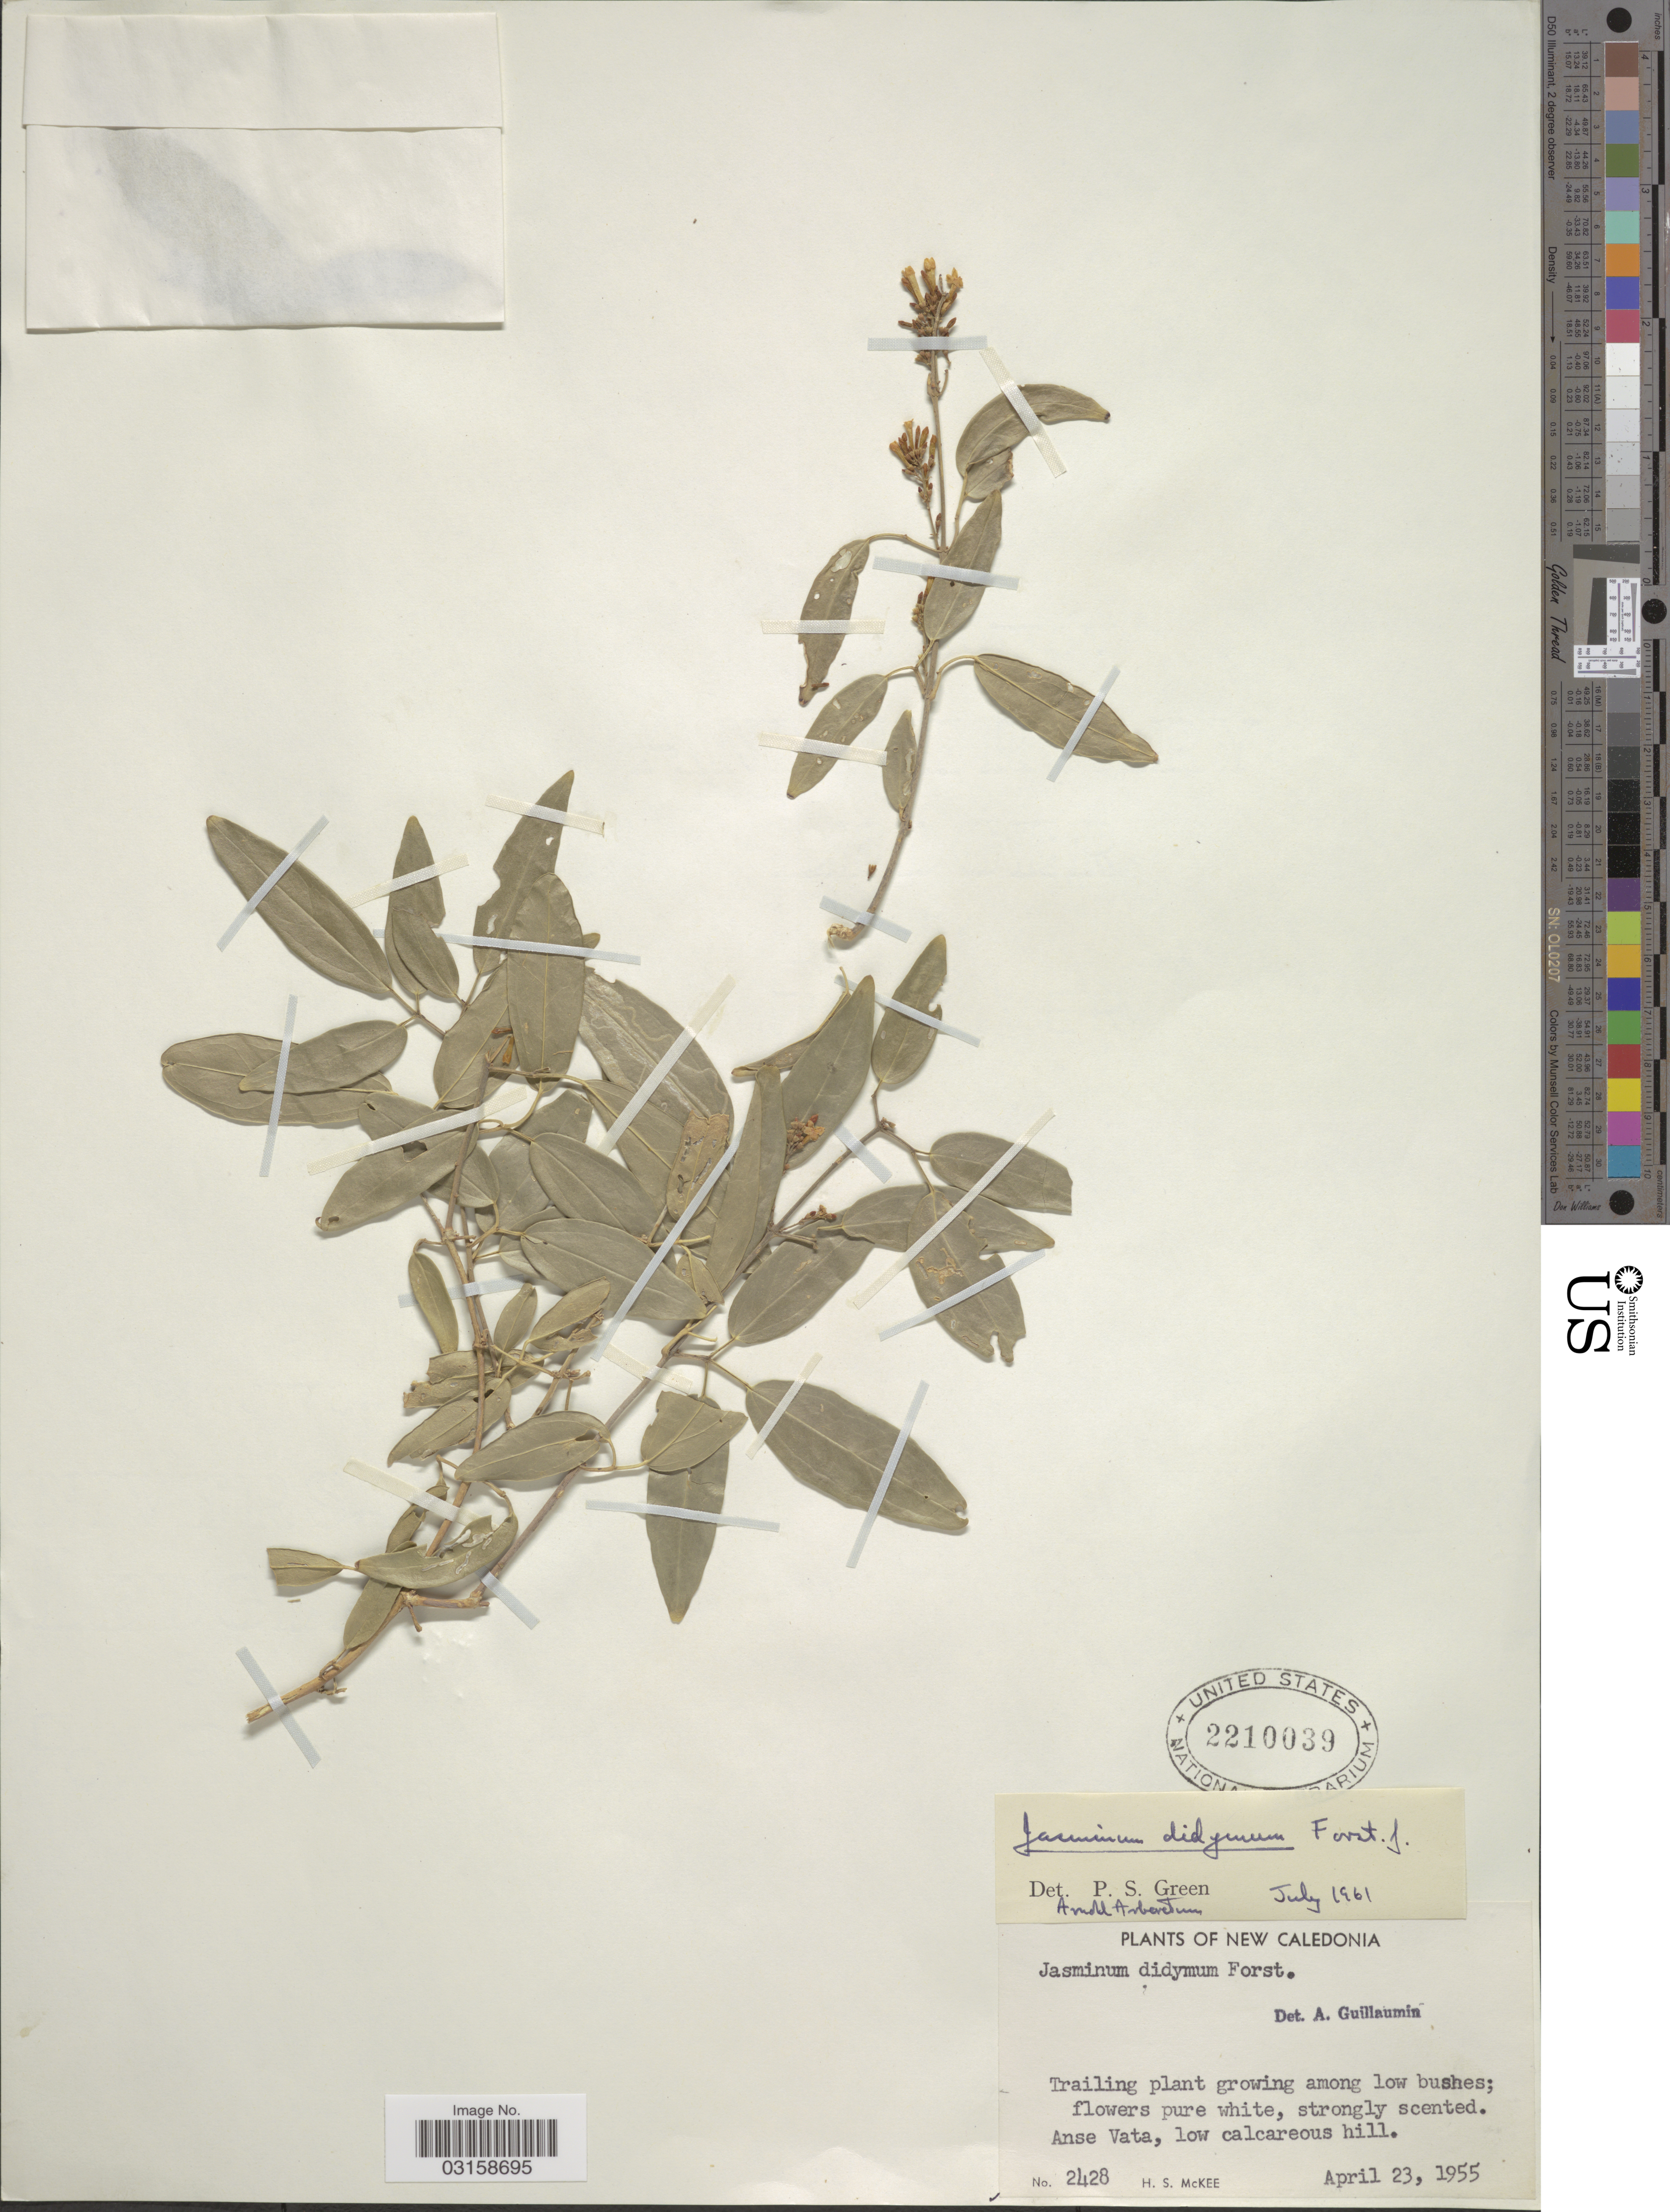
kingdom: Plantae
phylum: Tracheophyta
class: Magnoliopsida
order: Lamiales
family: Oleaceae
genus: Jasminum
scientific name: Jasminum didymum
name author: G. Forst.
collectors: H. S. McKee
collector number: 2428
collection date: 1955-04-23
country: New Caledonia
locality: Anse Vata, low calcareous hill.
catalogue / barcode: US 2210039